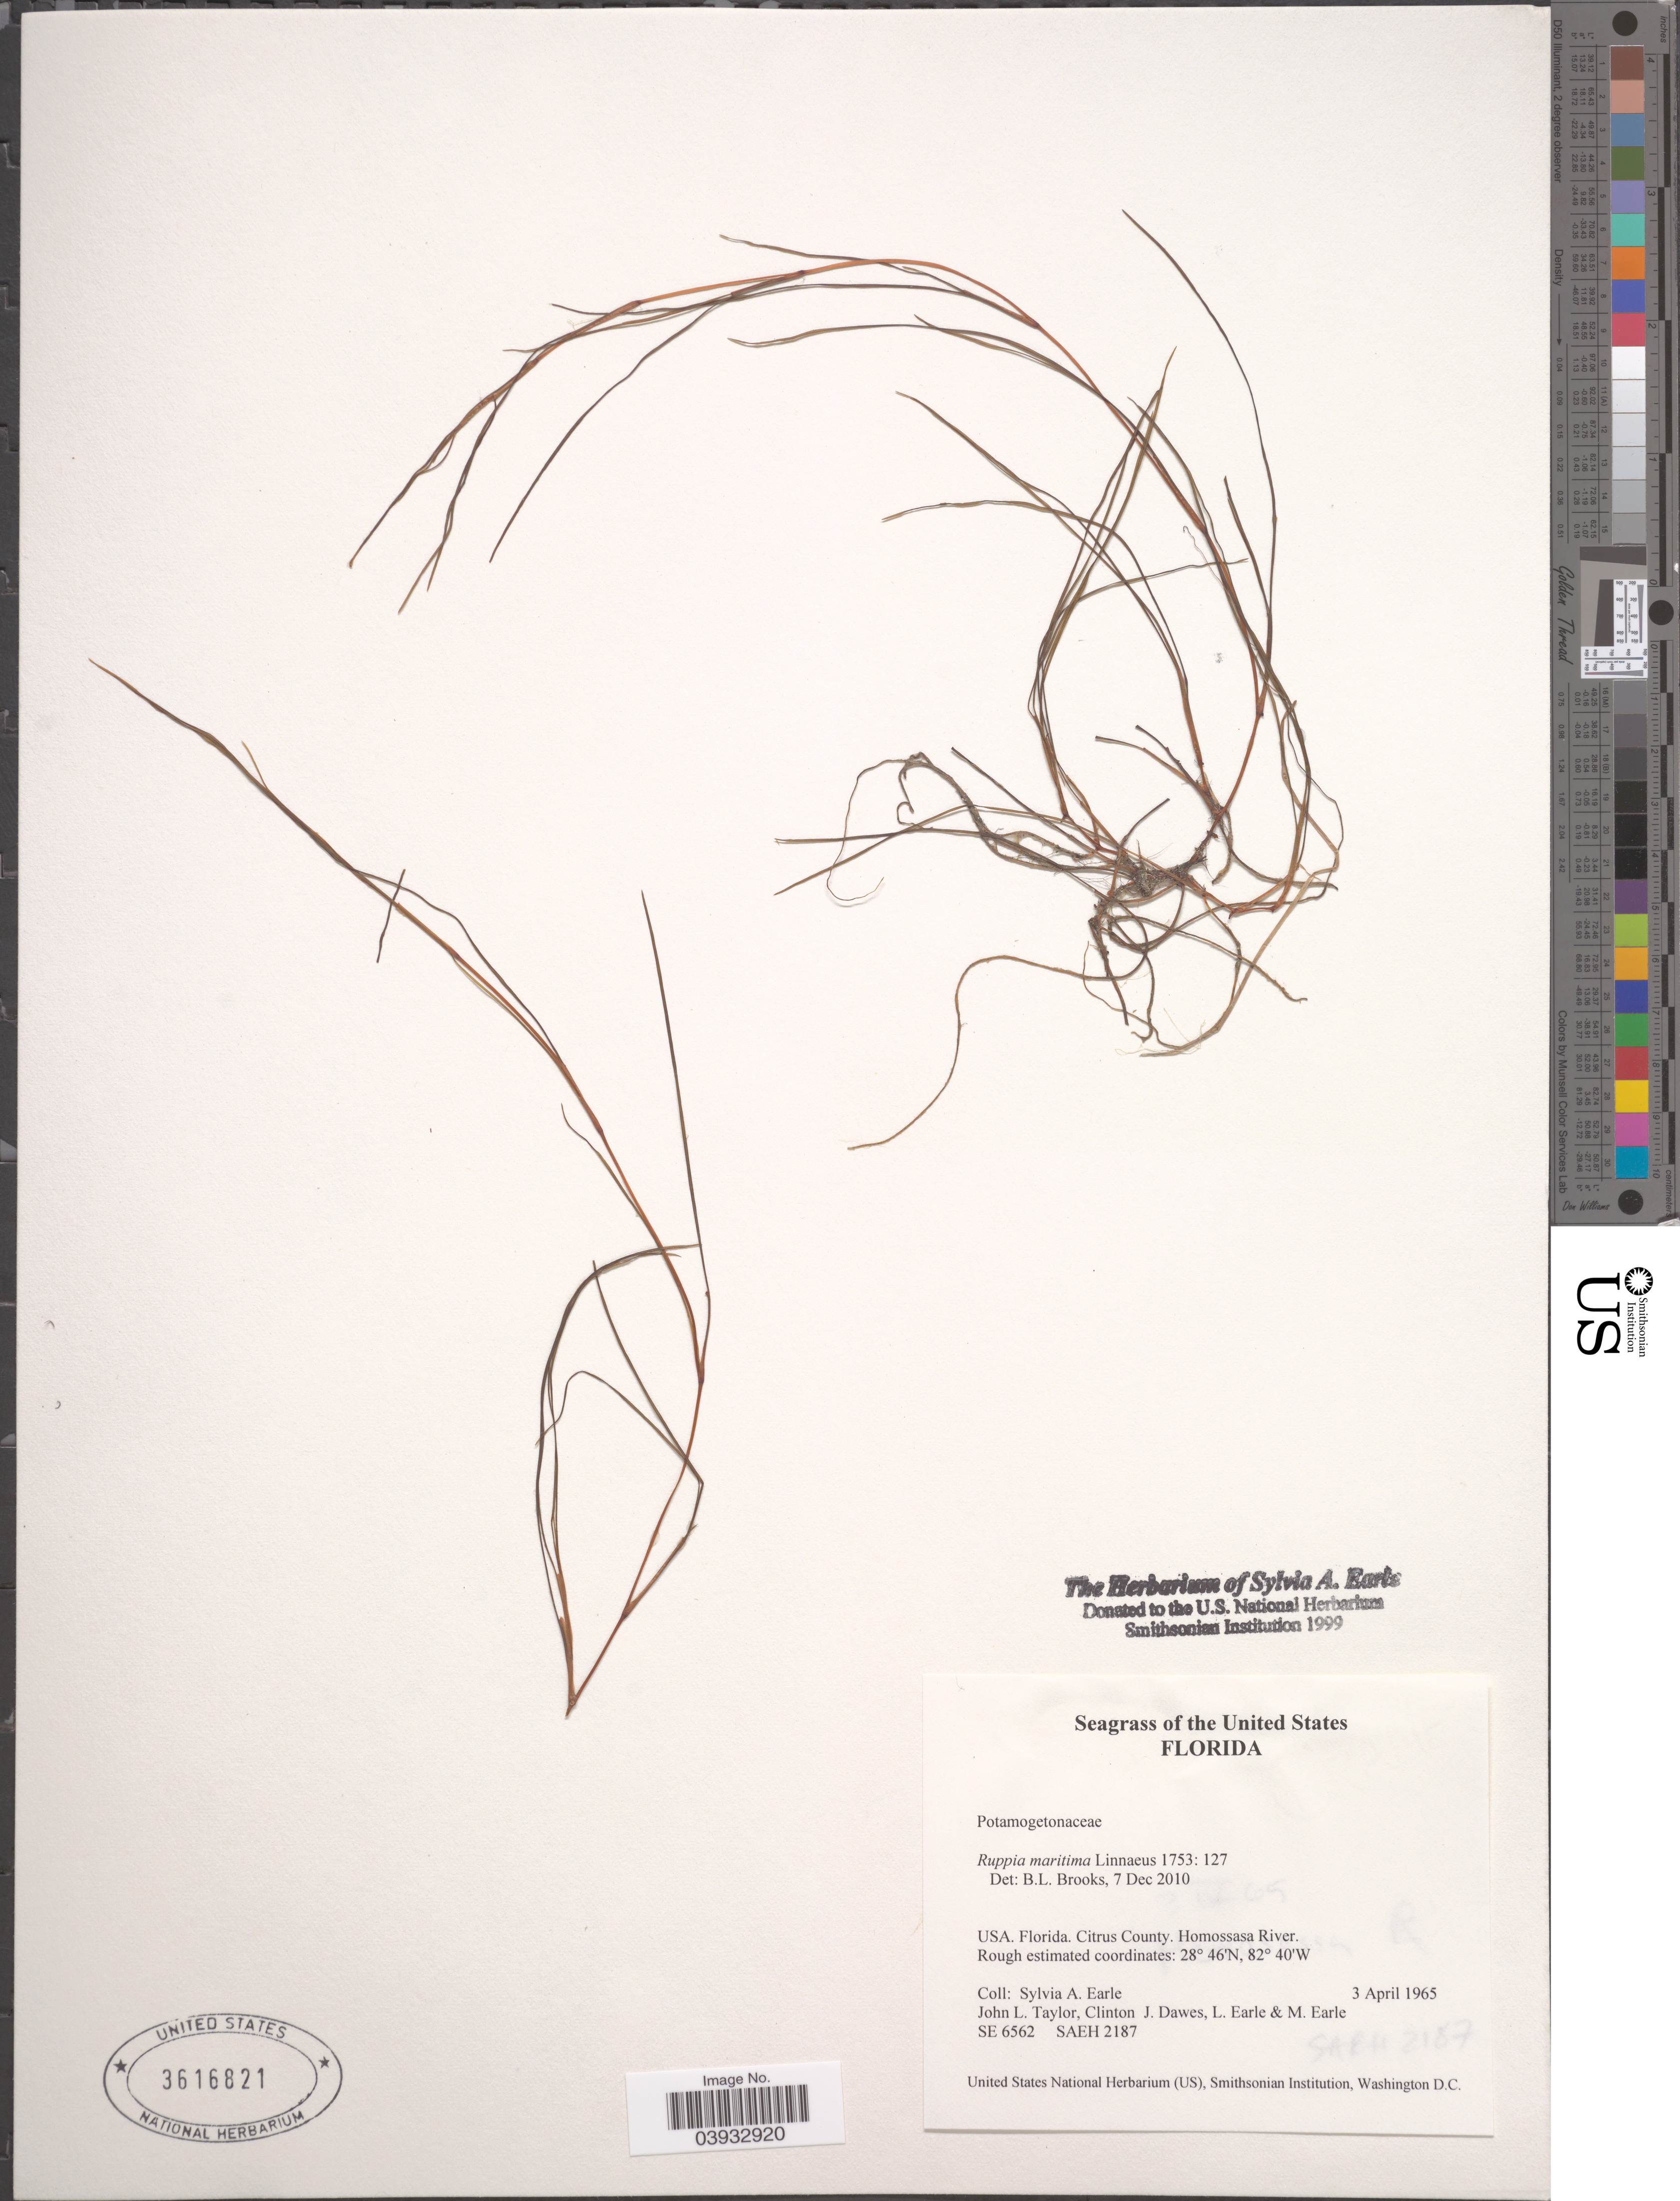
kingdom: Plantae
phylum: Tracheophyta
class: Liliopsida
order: Alismatales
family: Ruppiaceae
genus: Ruppia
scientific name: Ruppia maritima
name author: L.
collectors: S. A. Earle, J. L. Taylor, C. Dawes, L. Earle & M. Earle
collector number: SE 6562/SAEH 2187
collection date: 1965-04-03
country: United States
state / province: Florida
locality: Citrus County. Homosassa River.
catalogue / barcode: US 3616821